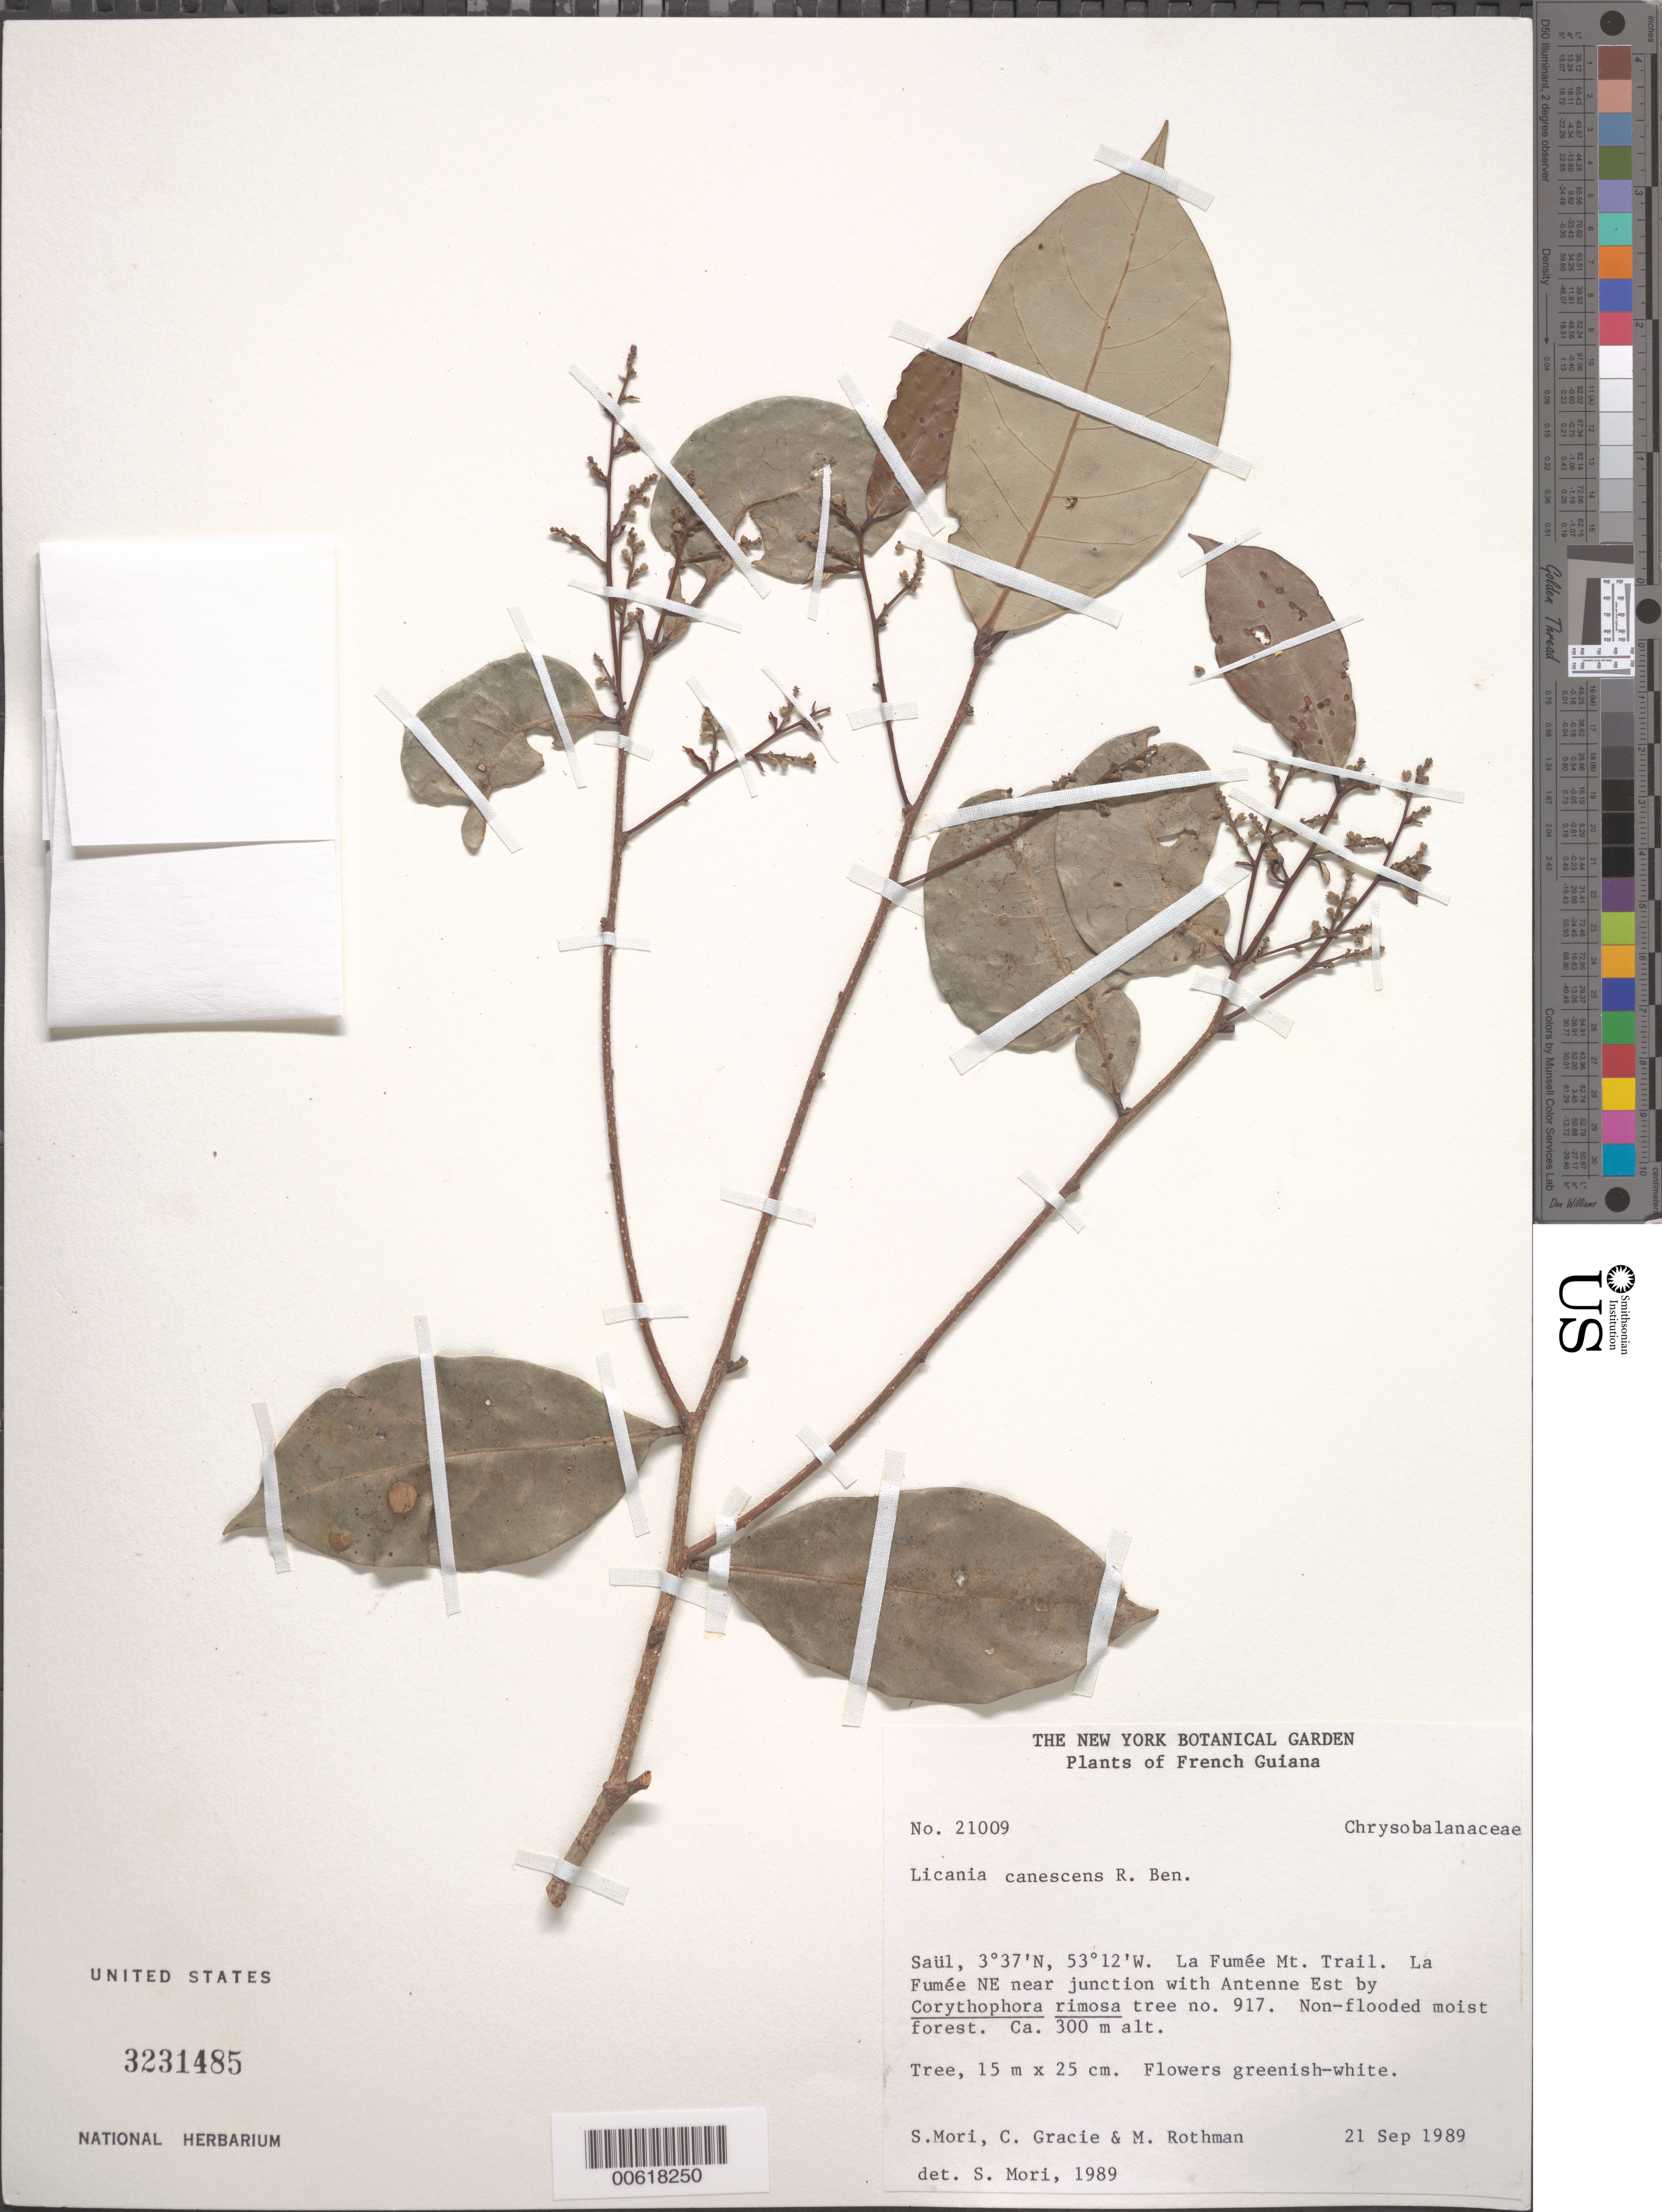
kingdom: Plantae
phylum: Tracheophyta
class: Magnoliopsida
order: Malpighiales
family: Chrysobalanaceae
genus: Licania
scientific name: Licania canescens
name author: Benoist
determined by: Mori, Scott A.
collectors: S. Mori, C. A. Gracie & M. Rothman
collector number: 21009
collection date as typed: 21-Sep-89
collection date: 1989-09-21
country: French Guiana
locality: Saül, La Fumée Mountain trail, near junction with Antenne Est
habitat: Non-flooded moist forest.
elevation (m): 300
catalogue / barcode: US 3231485